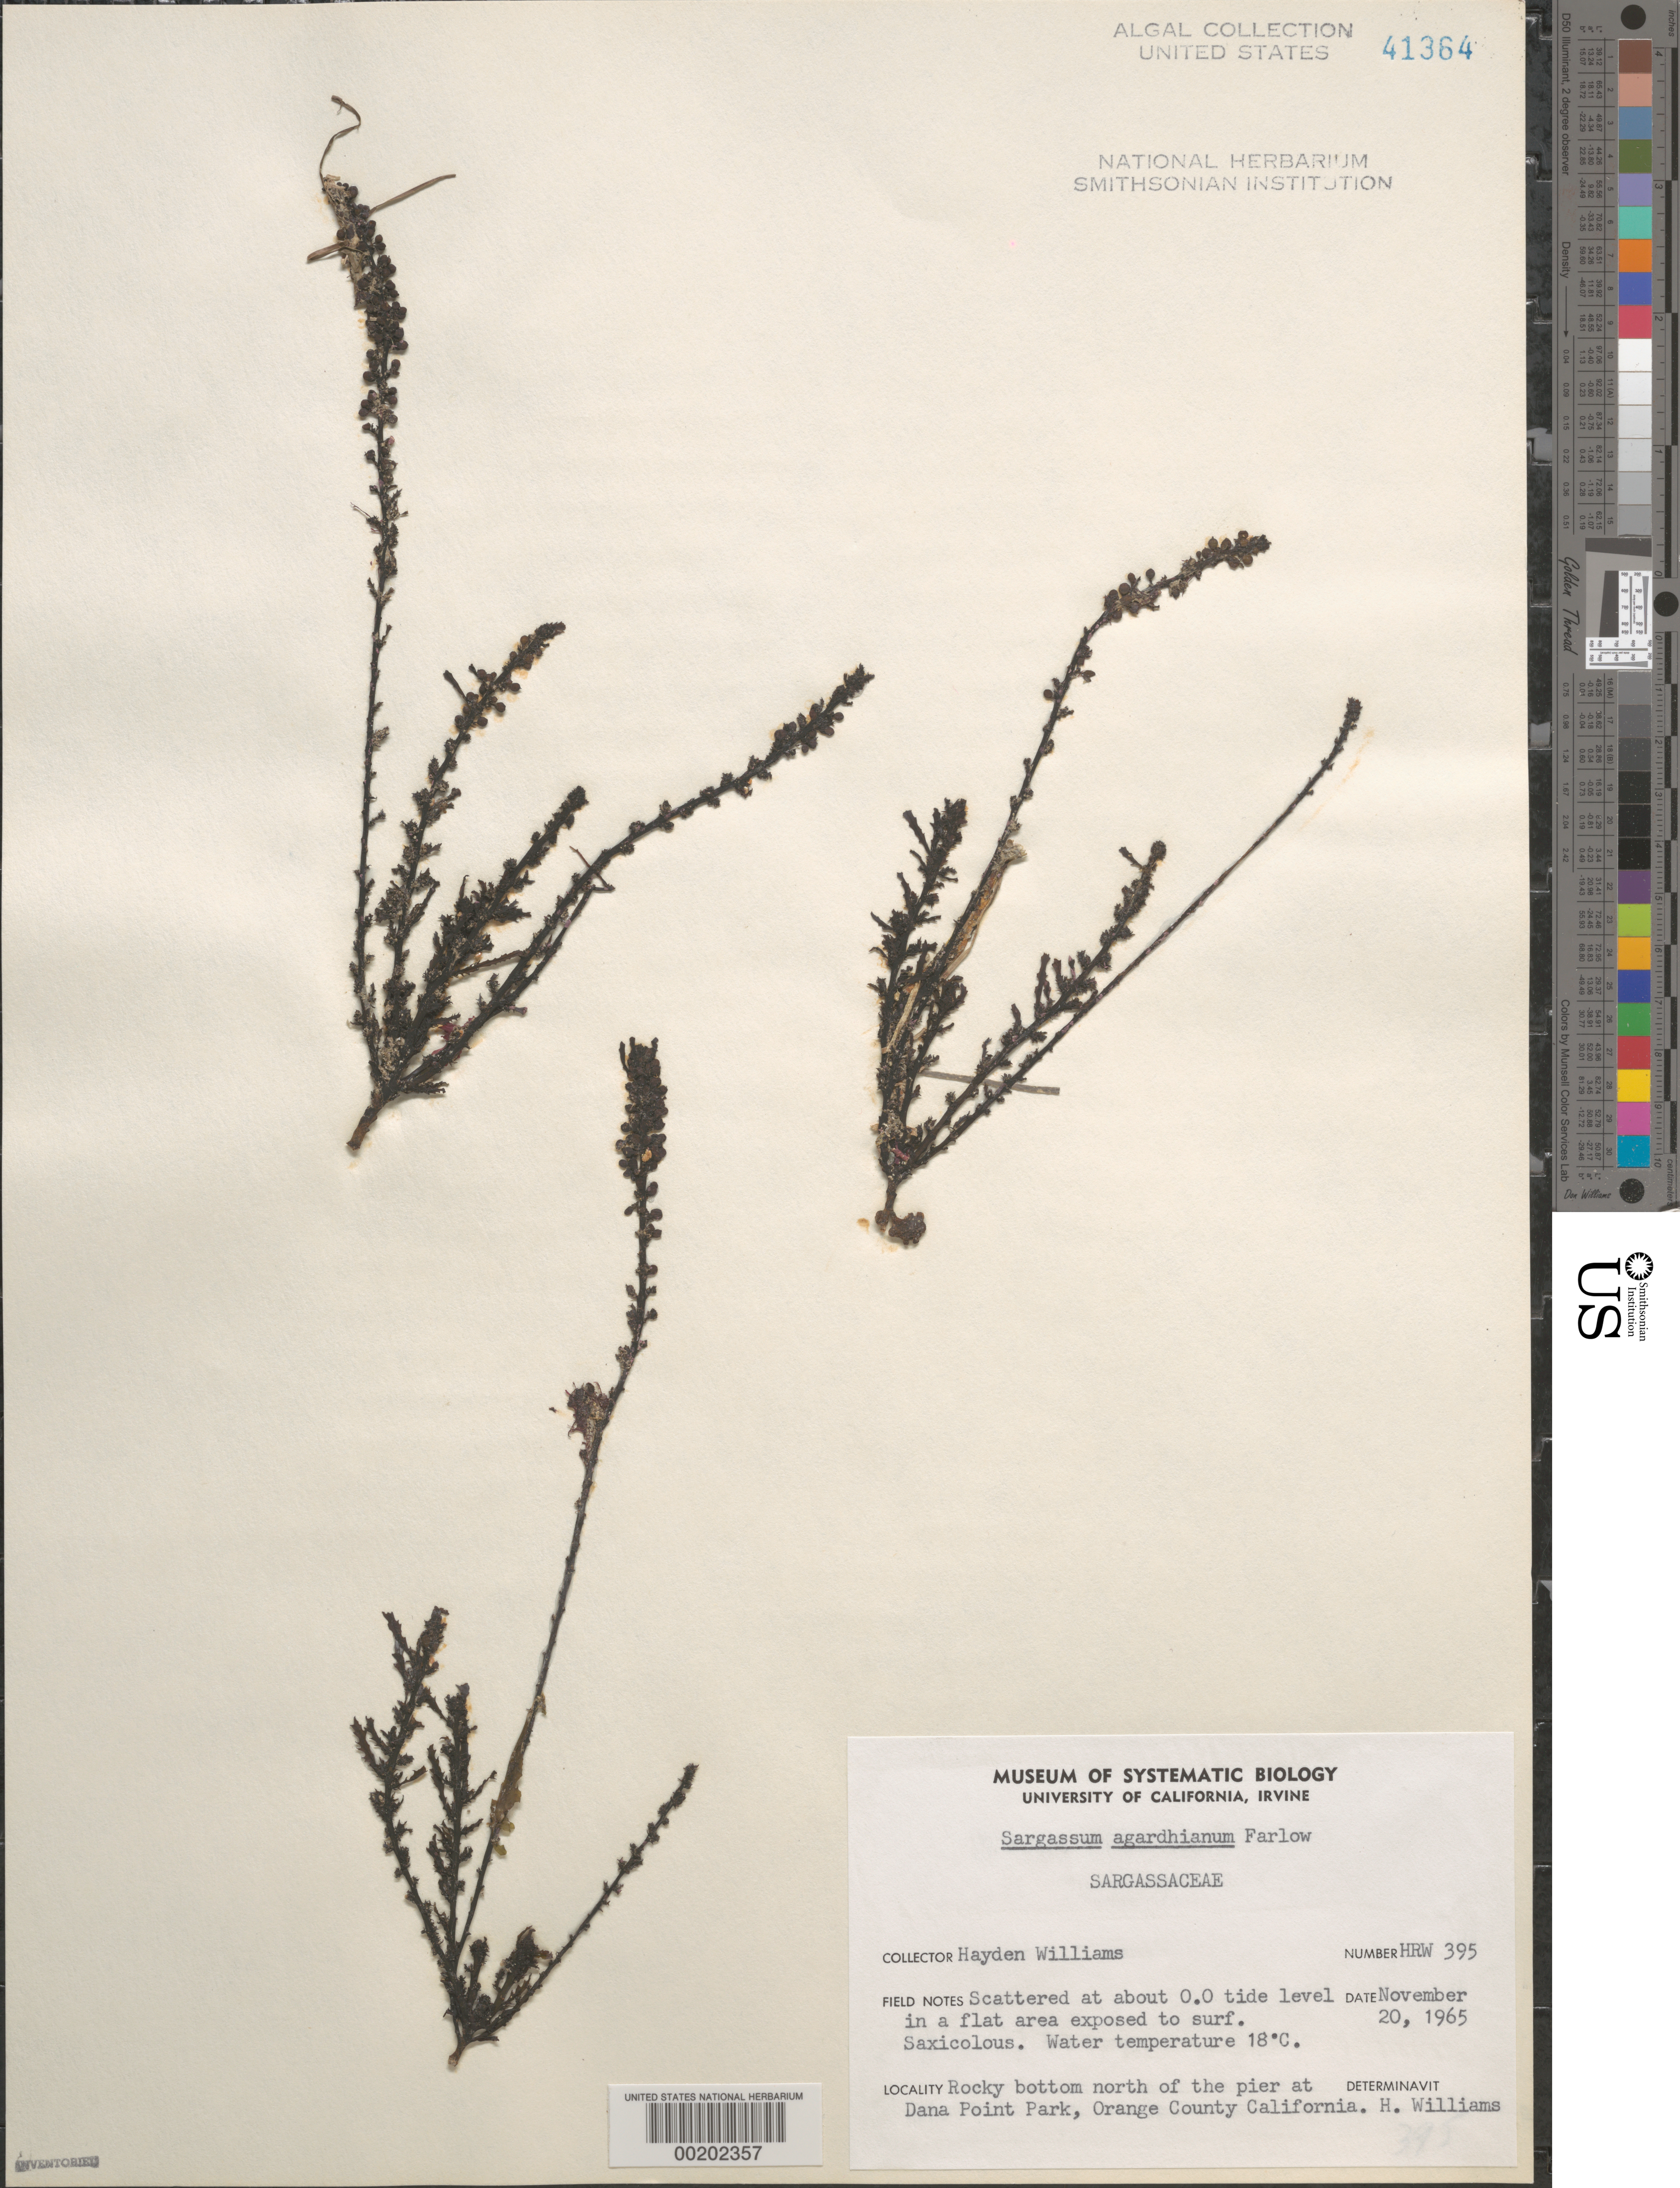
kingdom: Chromista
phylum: Ochrophyta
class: Phaeophyceae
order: Fucales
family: Sargassaceae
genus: Sargassum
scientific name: Sargassum agardhianum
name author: Farl. in J. Agardh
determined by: Williams, H. R.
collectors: H. R. Williams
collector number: Hrw 395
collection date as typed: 20 Nov 1965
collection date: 1965-11-20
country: United States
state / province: California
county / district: Orange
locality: Dana Point Park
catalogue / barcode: US 41364